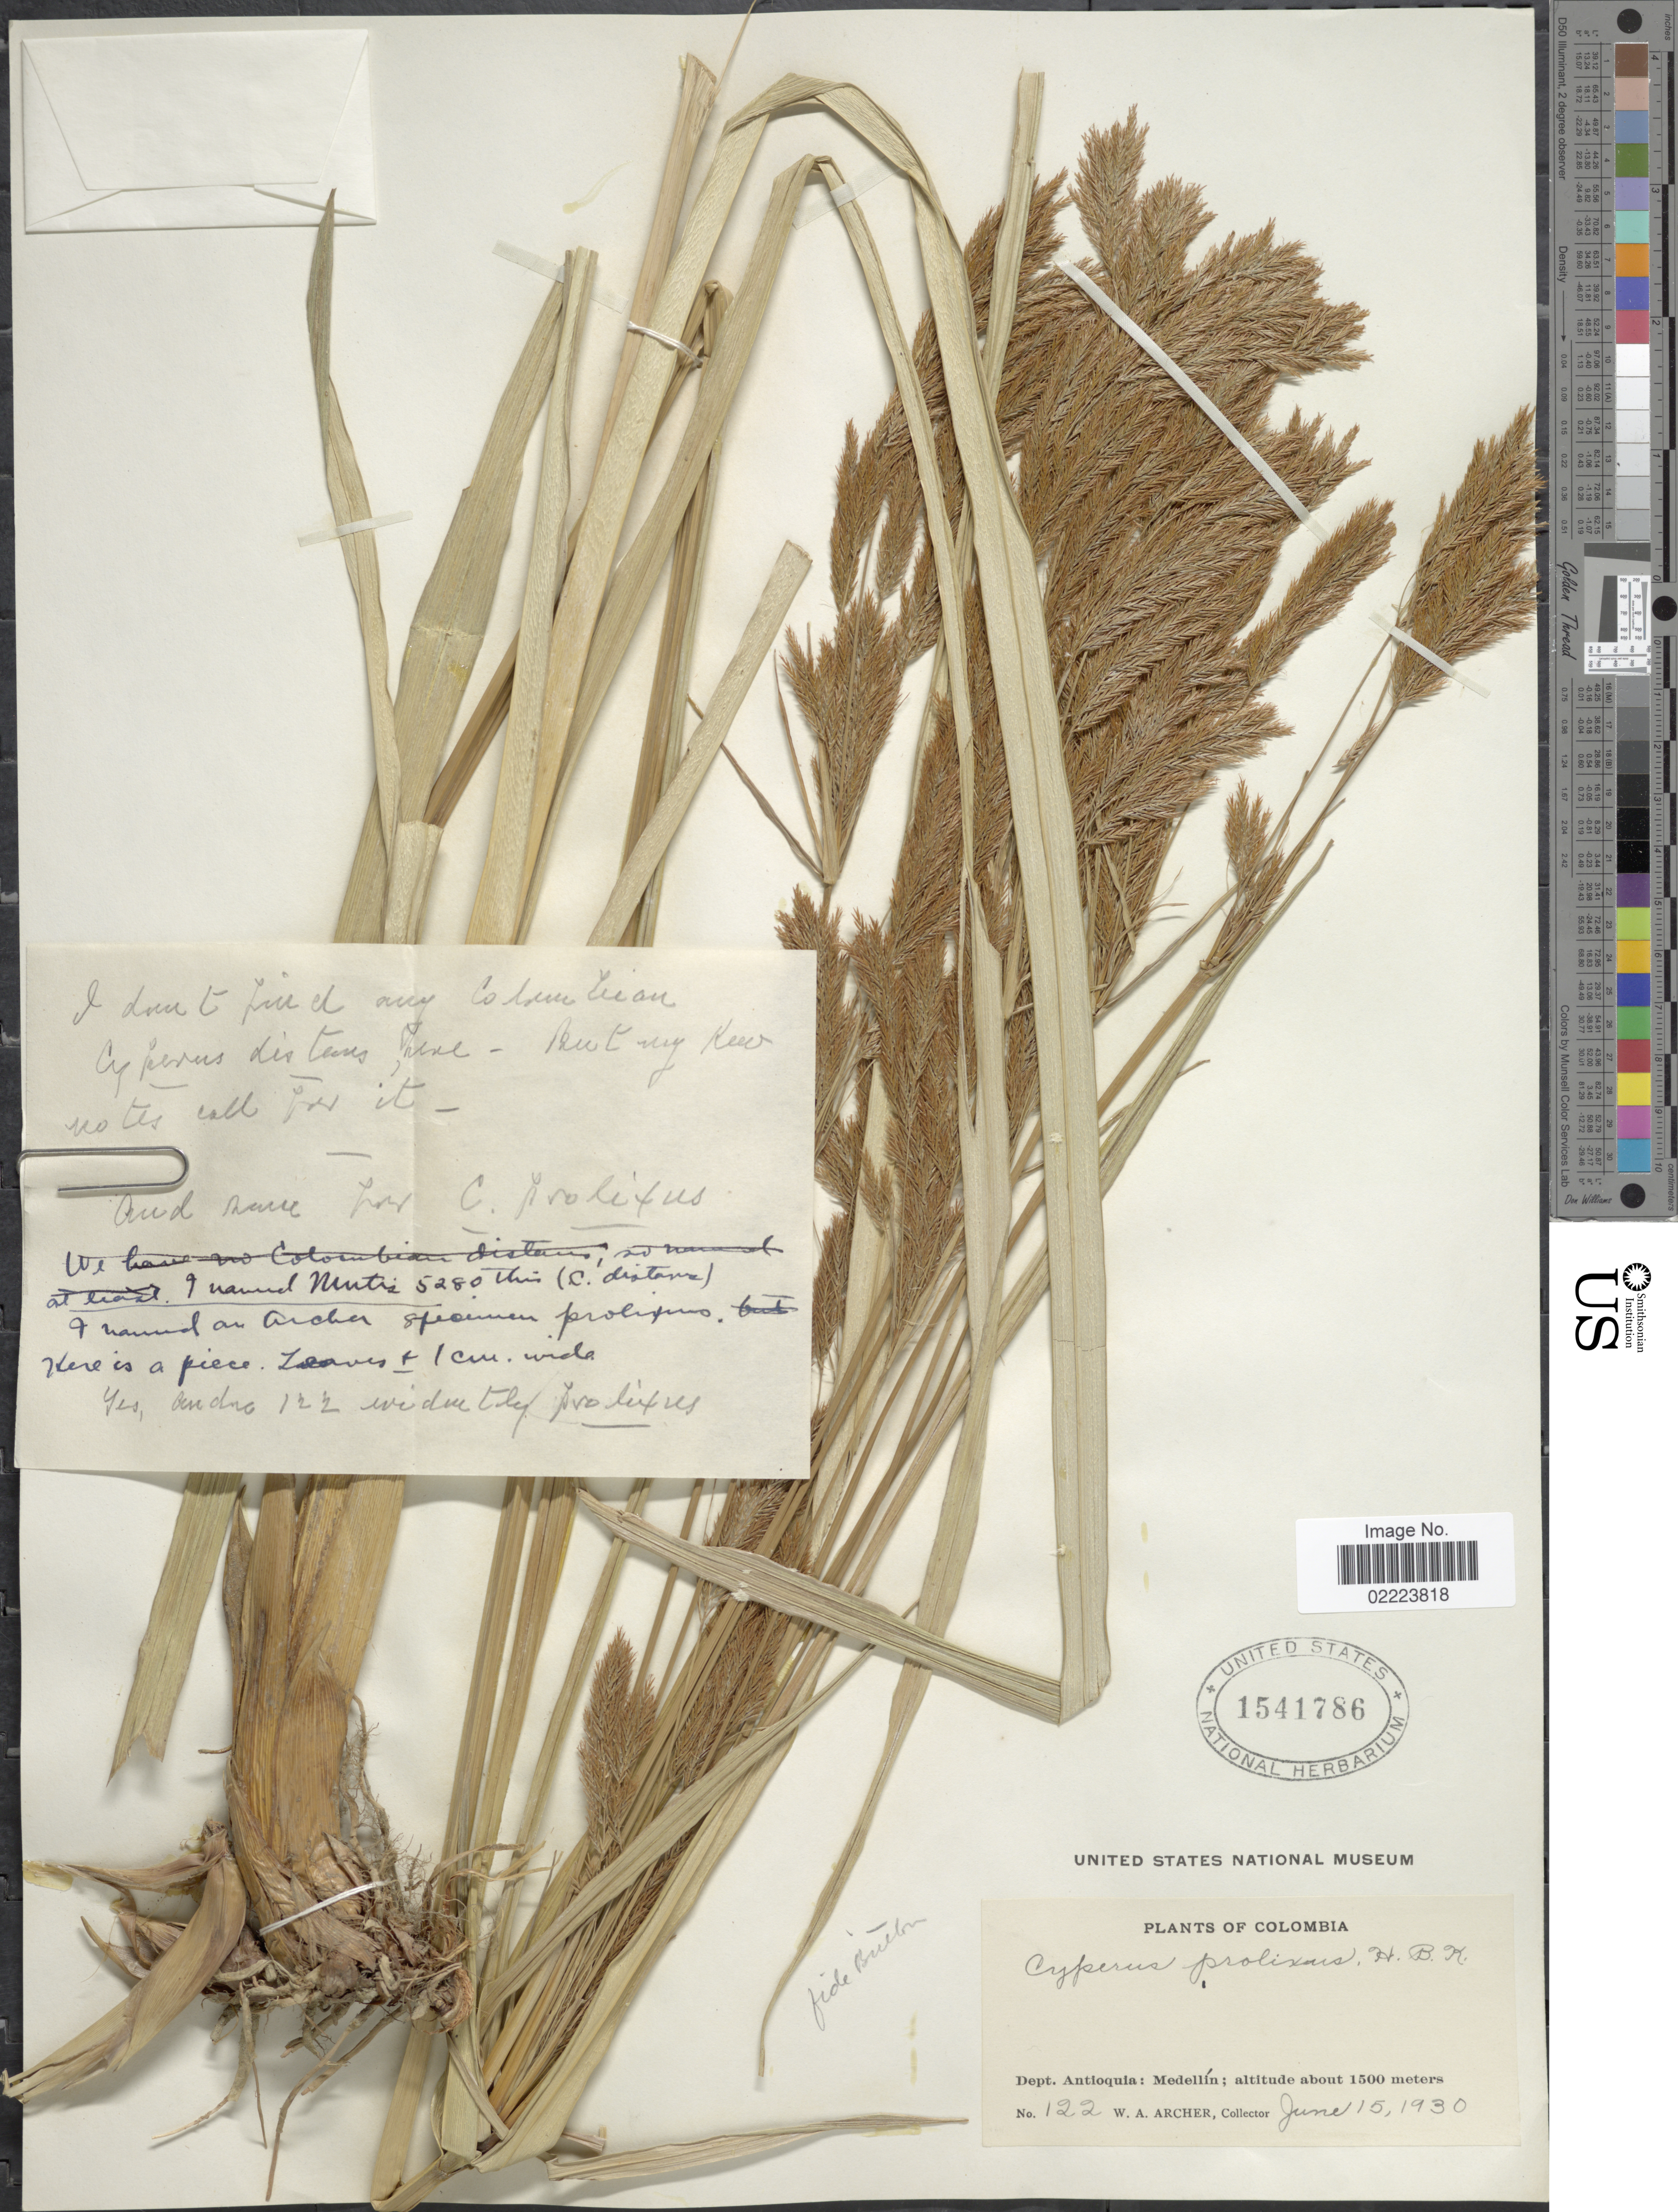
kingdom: Plantae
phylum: Tracheophyta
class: Liliopsida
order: Poales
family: Cyperaceae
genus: Cyperus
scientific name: Cyperus prolixus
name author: Kunth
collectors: W. A. Archer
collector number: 122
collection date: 1930-06-15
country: Colombia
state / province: Antioquia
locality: Medellin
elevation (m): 1500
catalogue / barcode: US 1541786